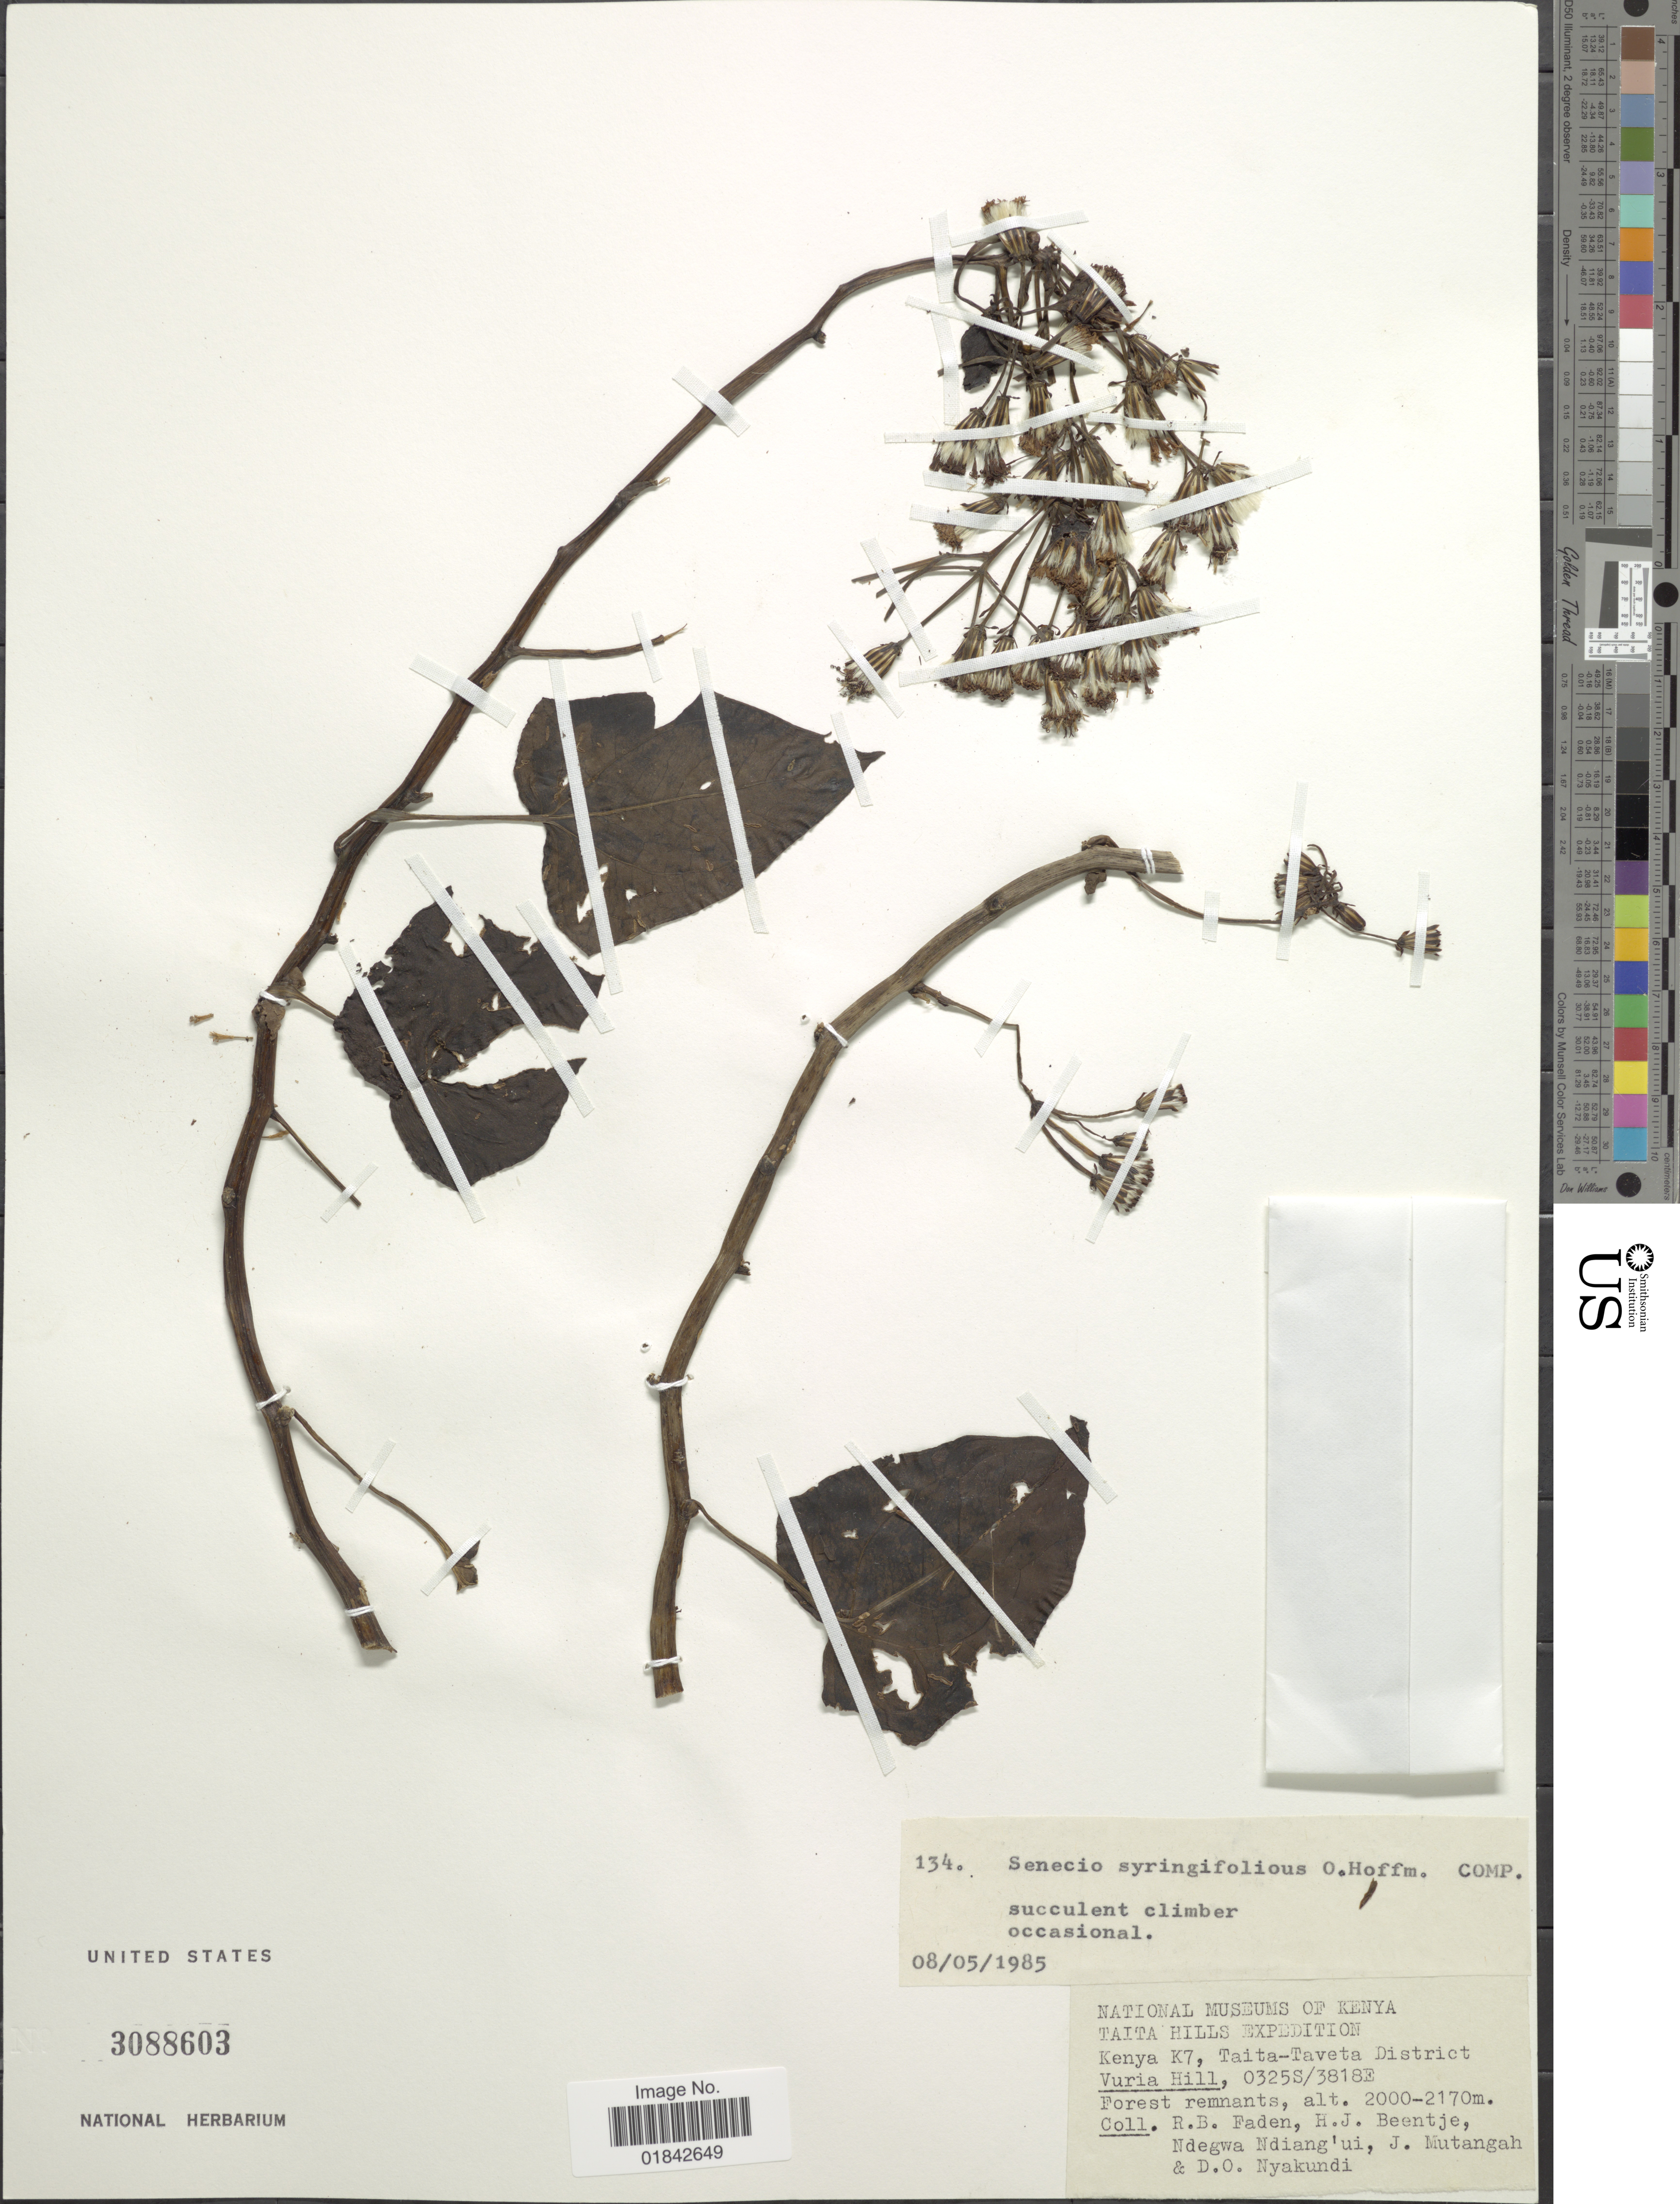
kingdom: Plantae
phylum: Tracheophyta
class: Magnoliopsida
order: Asterales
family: Asteraceae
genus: Senecio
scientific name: Senecio syringifolius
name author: O. Hoffm.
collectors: R. B. Faden, H. J. Beentje, Ndegwa Ndiang'ui, J. Mutangah & D. Nyakundi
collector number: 134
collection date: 1985-05-08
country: Kenya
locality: Taita Hills, Kenya K7, Taita-Taveta District, Vuria Hill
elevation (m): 2000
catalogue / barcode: US 3088603